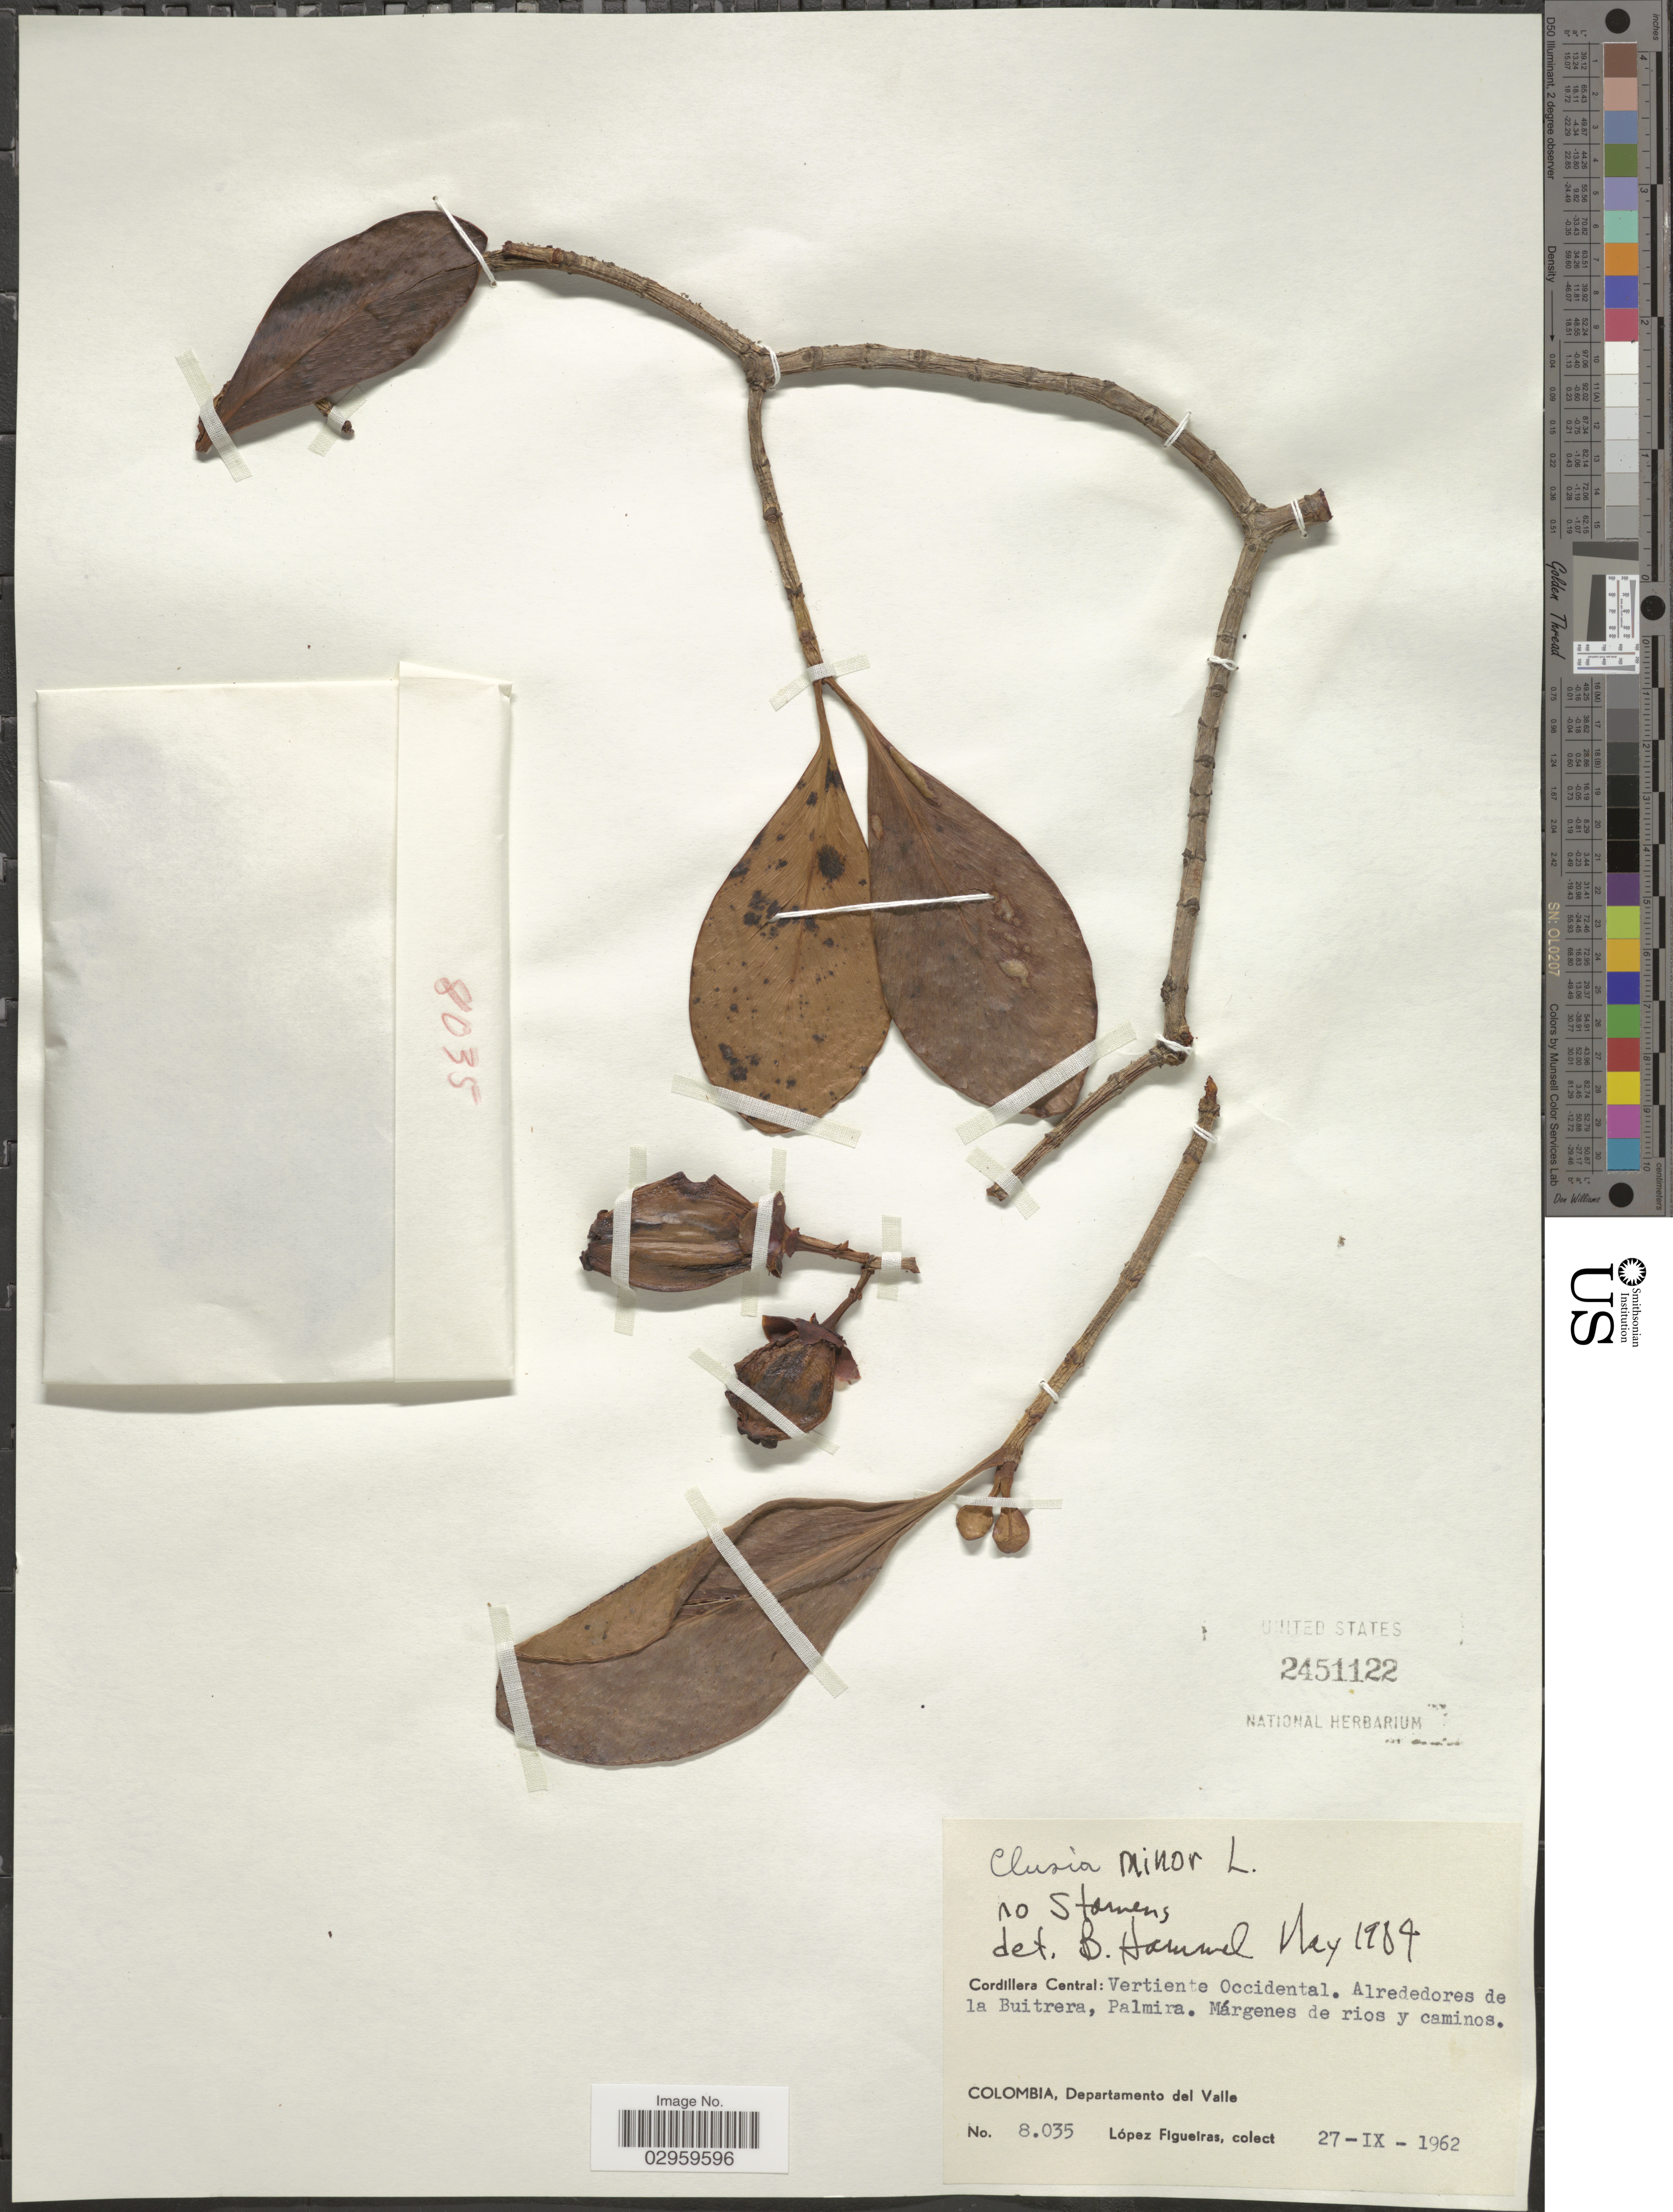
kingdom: Plantae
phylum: Tracheophyta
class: Magnoliopsida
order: Malpighiales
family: Clusiaceae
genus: Clusia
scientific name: Clusia minor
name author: L.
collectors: M. López Figueiras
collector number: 8035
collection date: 1962-09-27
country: Colombia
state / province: Valle del Cauca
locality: Cordillera Central: Vertiente Occidental. Alrededores de la Buitrera, Palmira. Departamento del Valle.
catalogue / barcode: US 2451122